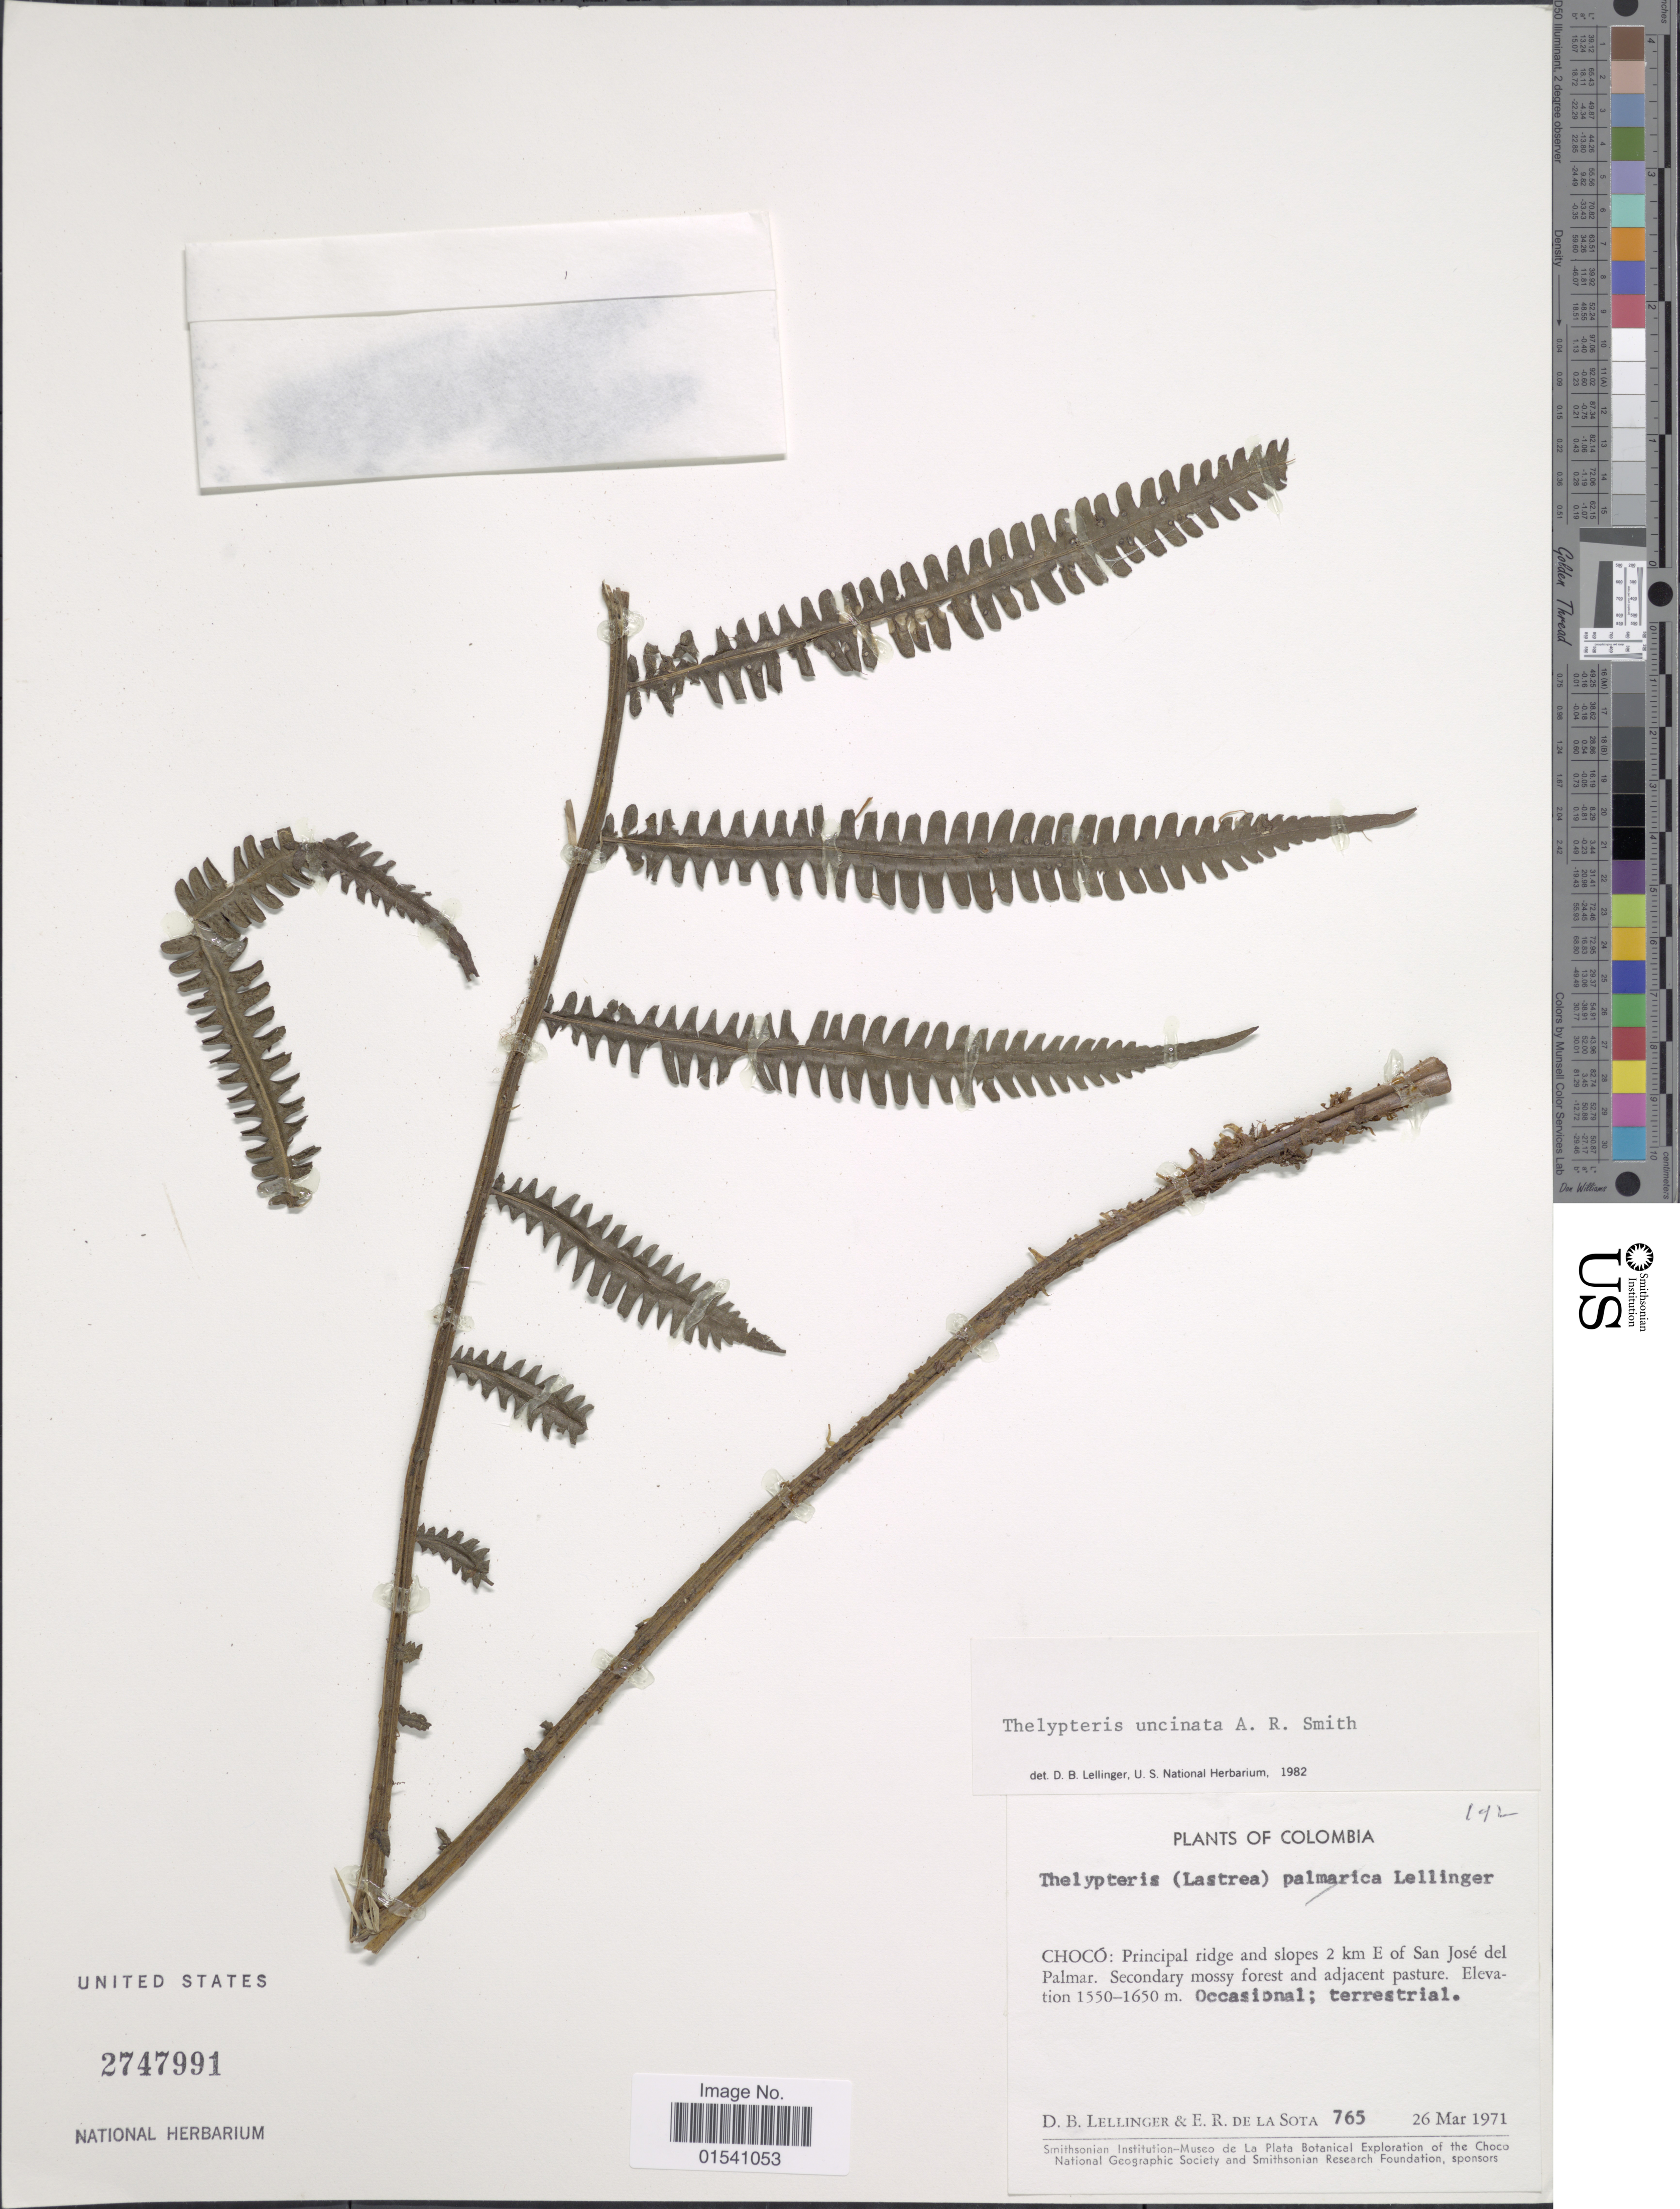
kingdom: Plantae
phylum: Tracheophyta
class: Polypodiopsida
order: Polypodiales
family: Thelypteridaceae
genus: Amauropelta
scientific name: Amauropelta uncinata (A.R. Sm.) comb. nov., ined 2015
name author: (A.R. Sm.)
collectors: D. B. Lellinger & E. R. de la Sota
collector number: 765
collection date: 1971-03-26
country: Colombia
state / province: Chocó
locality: Principal ridge and slopes 2 km E of San José del Palmar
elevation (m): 1550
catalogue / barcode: US 2747991